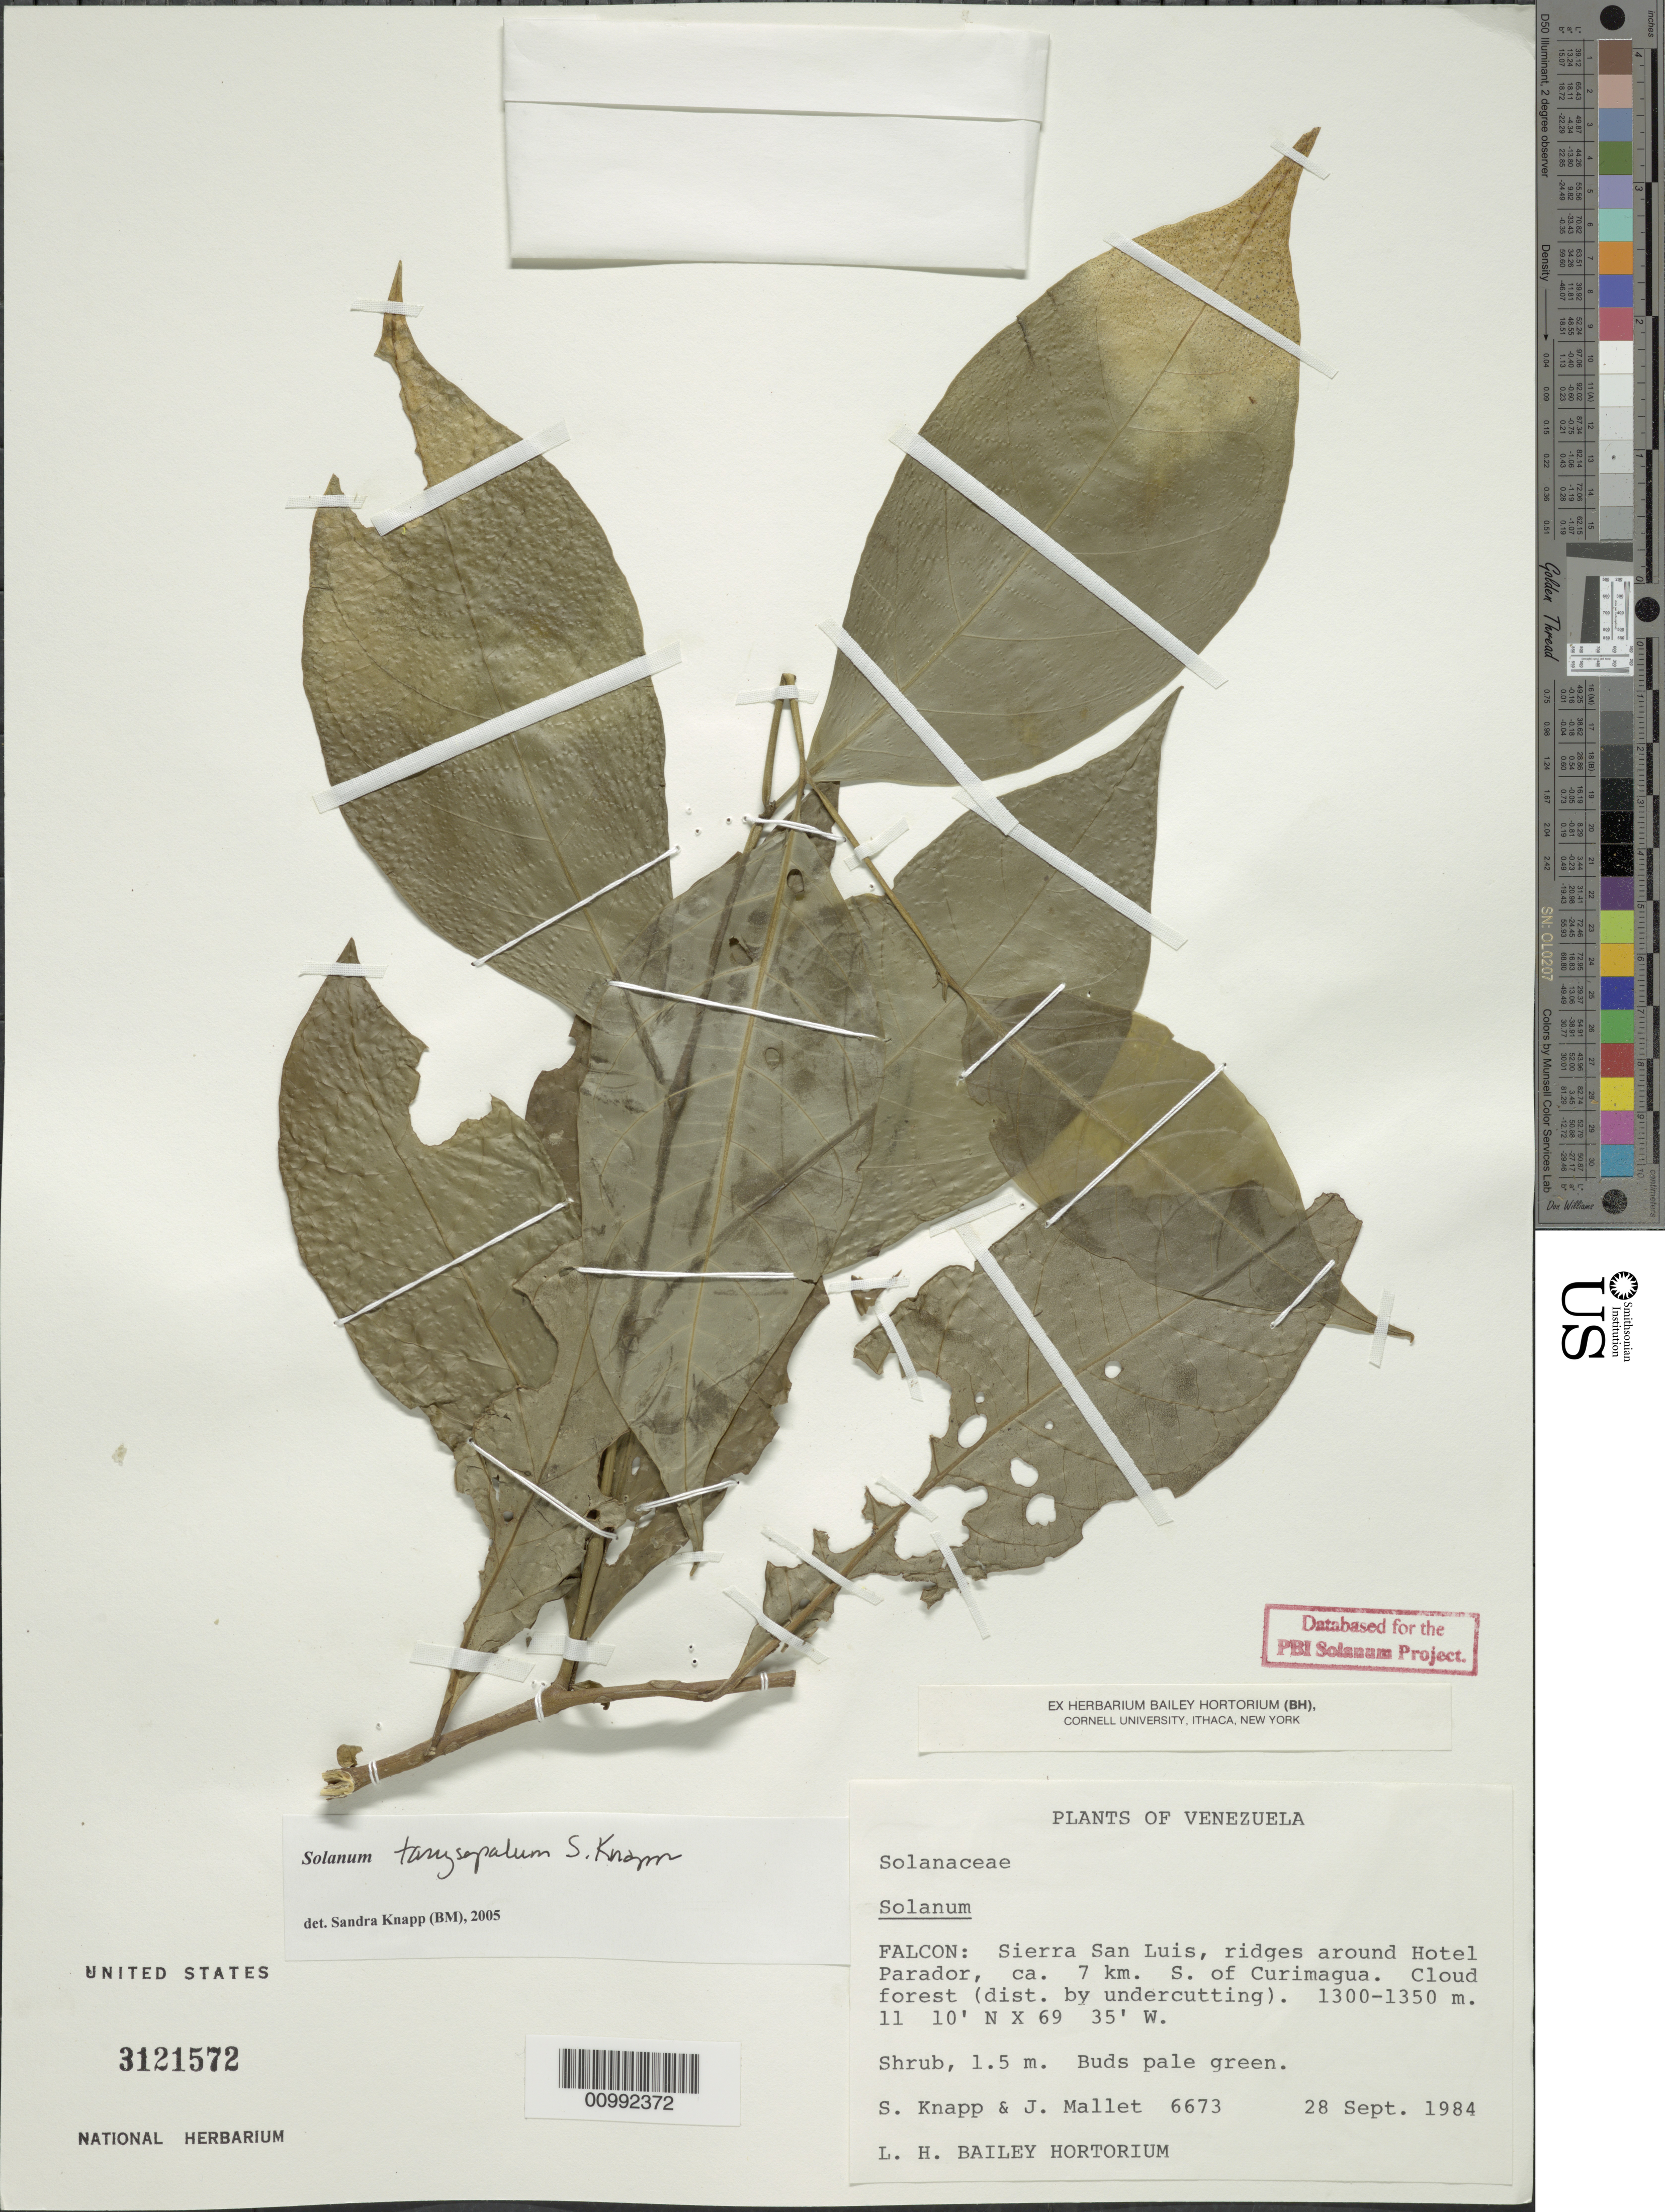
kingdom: Plantae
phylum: Tracheophyta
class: Magnoliopsida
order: Solanales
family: Solanaceae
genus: Solanum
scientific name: Solanum tanysepalum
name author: S. Knapp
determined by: Knapp, S. D.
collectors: S. Knapp & J. Mallet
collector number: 6673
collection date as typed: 28 Sep 1984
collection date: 1984-09-28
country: Venezuela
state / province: Falcón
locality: Sierra San Luis, ridges around Hotel Parador, ca. 7 km S of Curimagua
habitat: cloud forest, distrubed by undercutting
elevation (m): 1300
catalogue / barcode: US 3121572